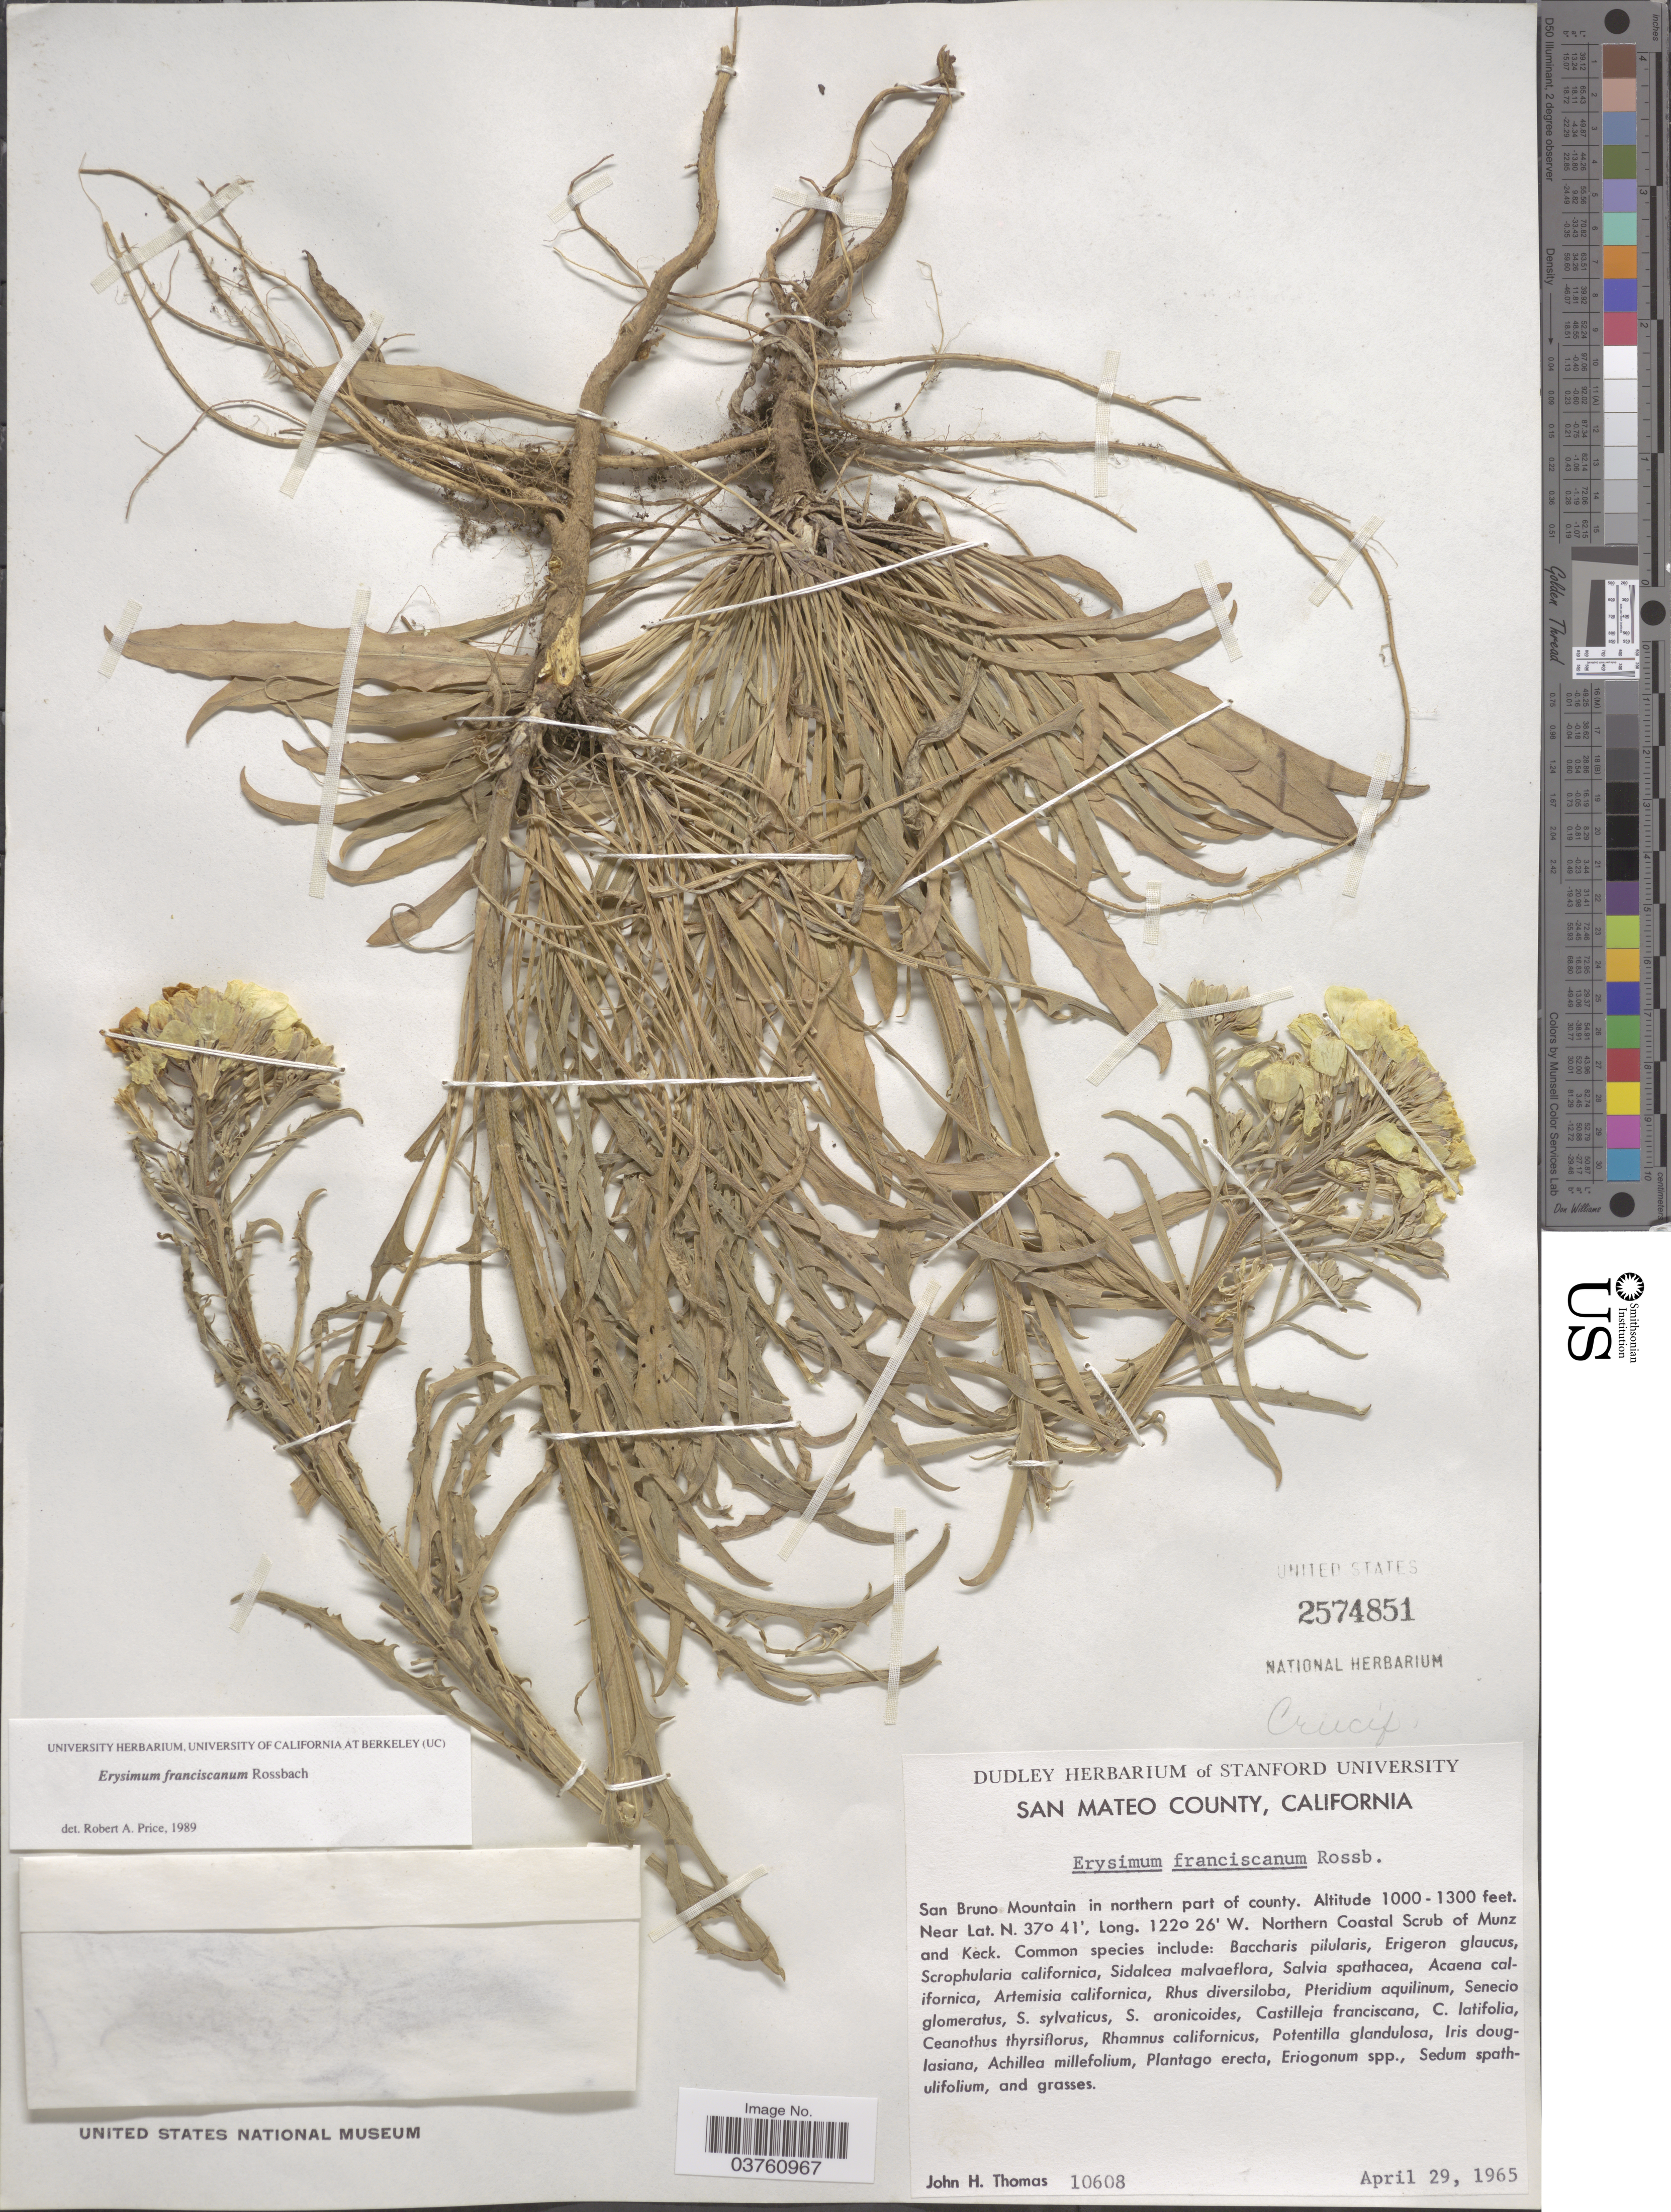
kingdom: Plantae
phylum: Tracheophyta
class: Magnoliopsida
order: Brassicales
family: Brassicaceae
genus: Erysimum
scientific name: Erysimum franciscanum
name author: Rossbach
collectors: J. H. Thomas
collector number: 10608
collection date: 1965-04-29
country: United States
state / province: California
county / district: San Mateo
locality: San Mateo County. San Bruno Mountain, in northern part of county. Northern Coastal Scrub of Munz and Keck.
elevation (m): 305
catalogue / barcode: US 2574851